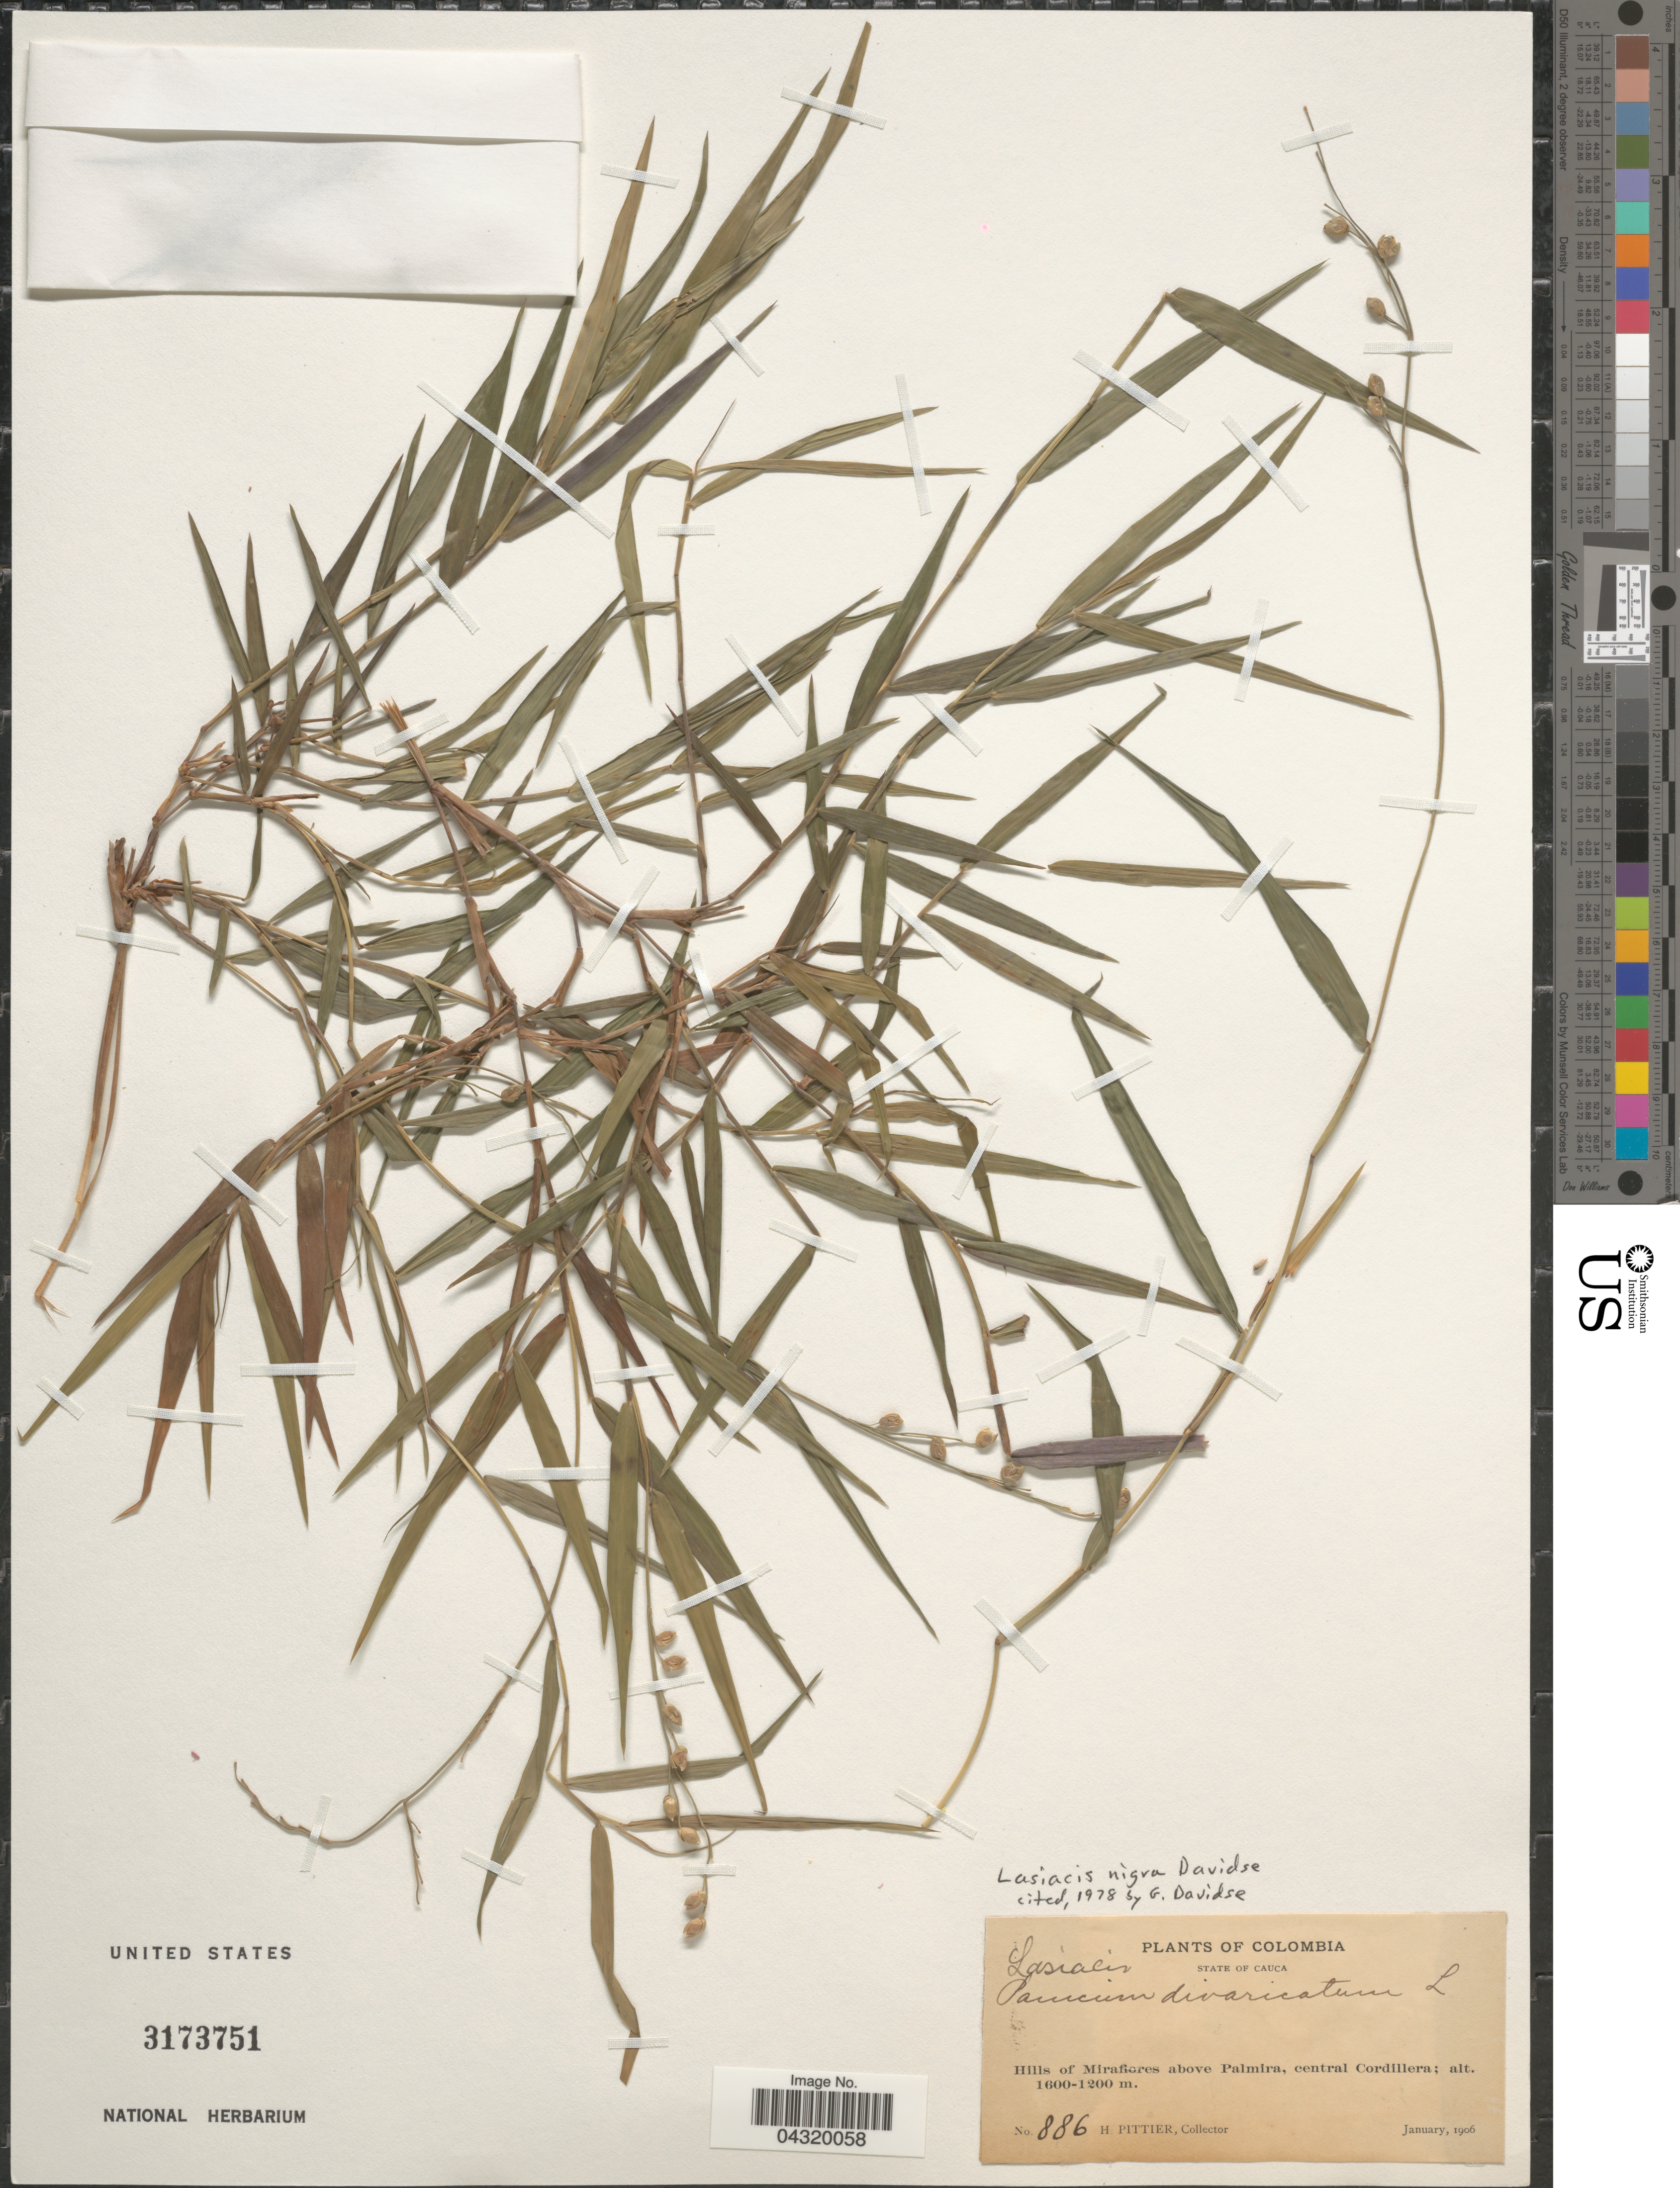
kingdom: Plantae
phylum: Tracheophyta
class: Liliopsida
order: Poales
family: Poaceae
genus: Lasiacis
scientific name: Lasiacis nigra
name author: Davidse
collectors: H. F. Pittier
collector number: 886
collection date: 1906-01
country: Colombia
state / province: Cauca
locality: Hills of Miraflores above Palmira, central Cordillera.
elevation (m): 1200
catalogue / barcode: US 3173751